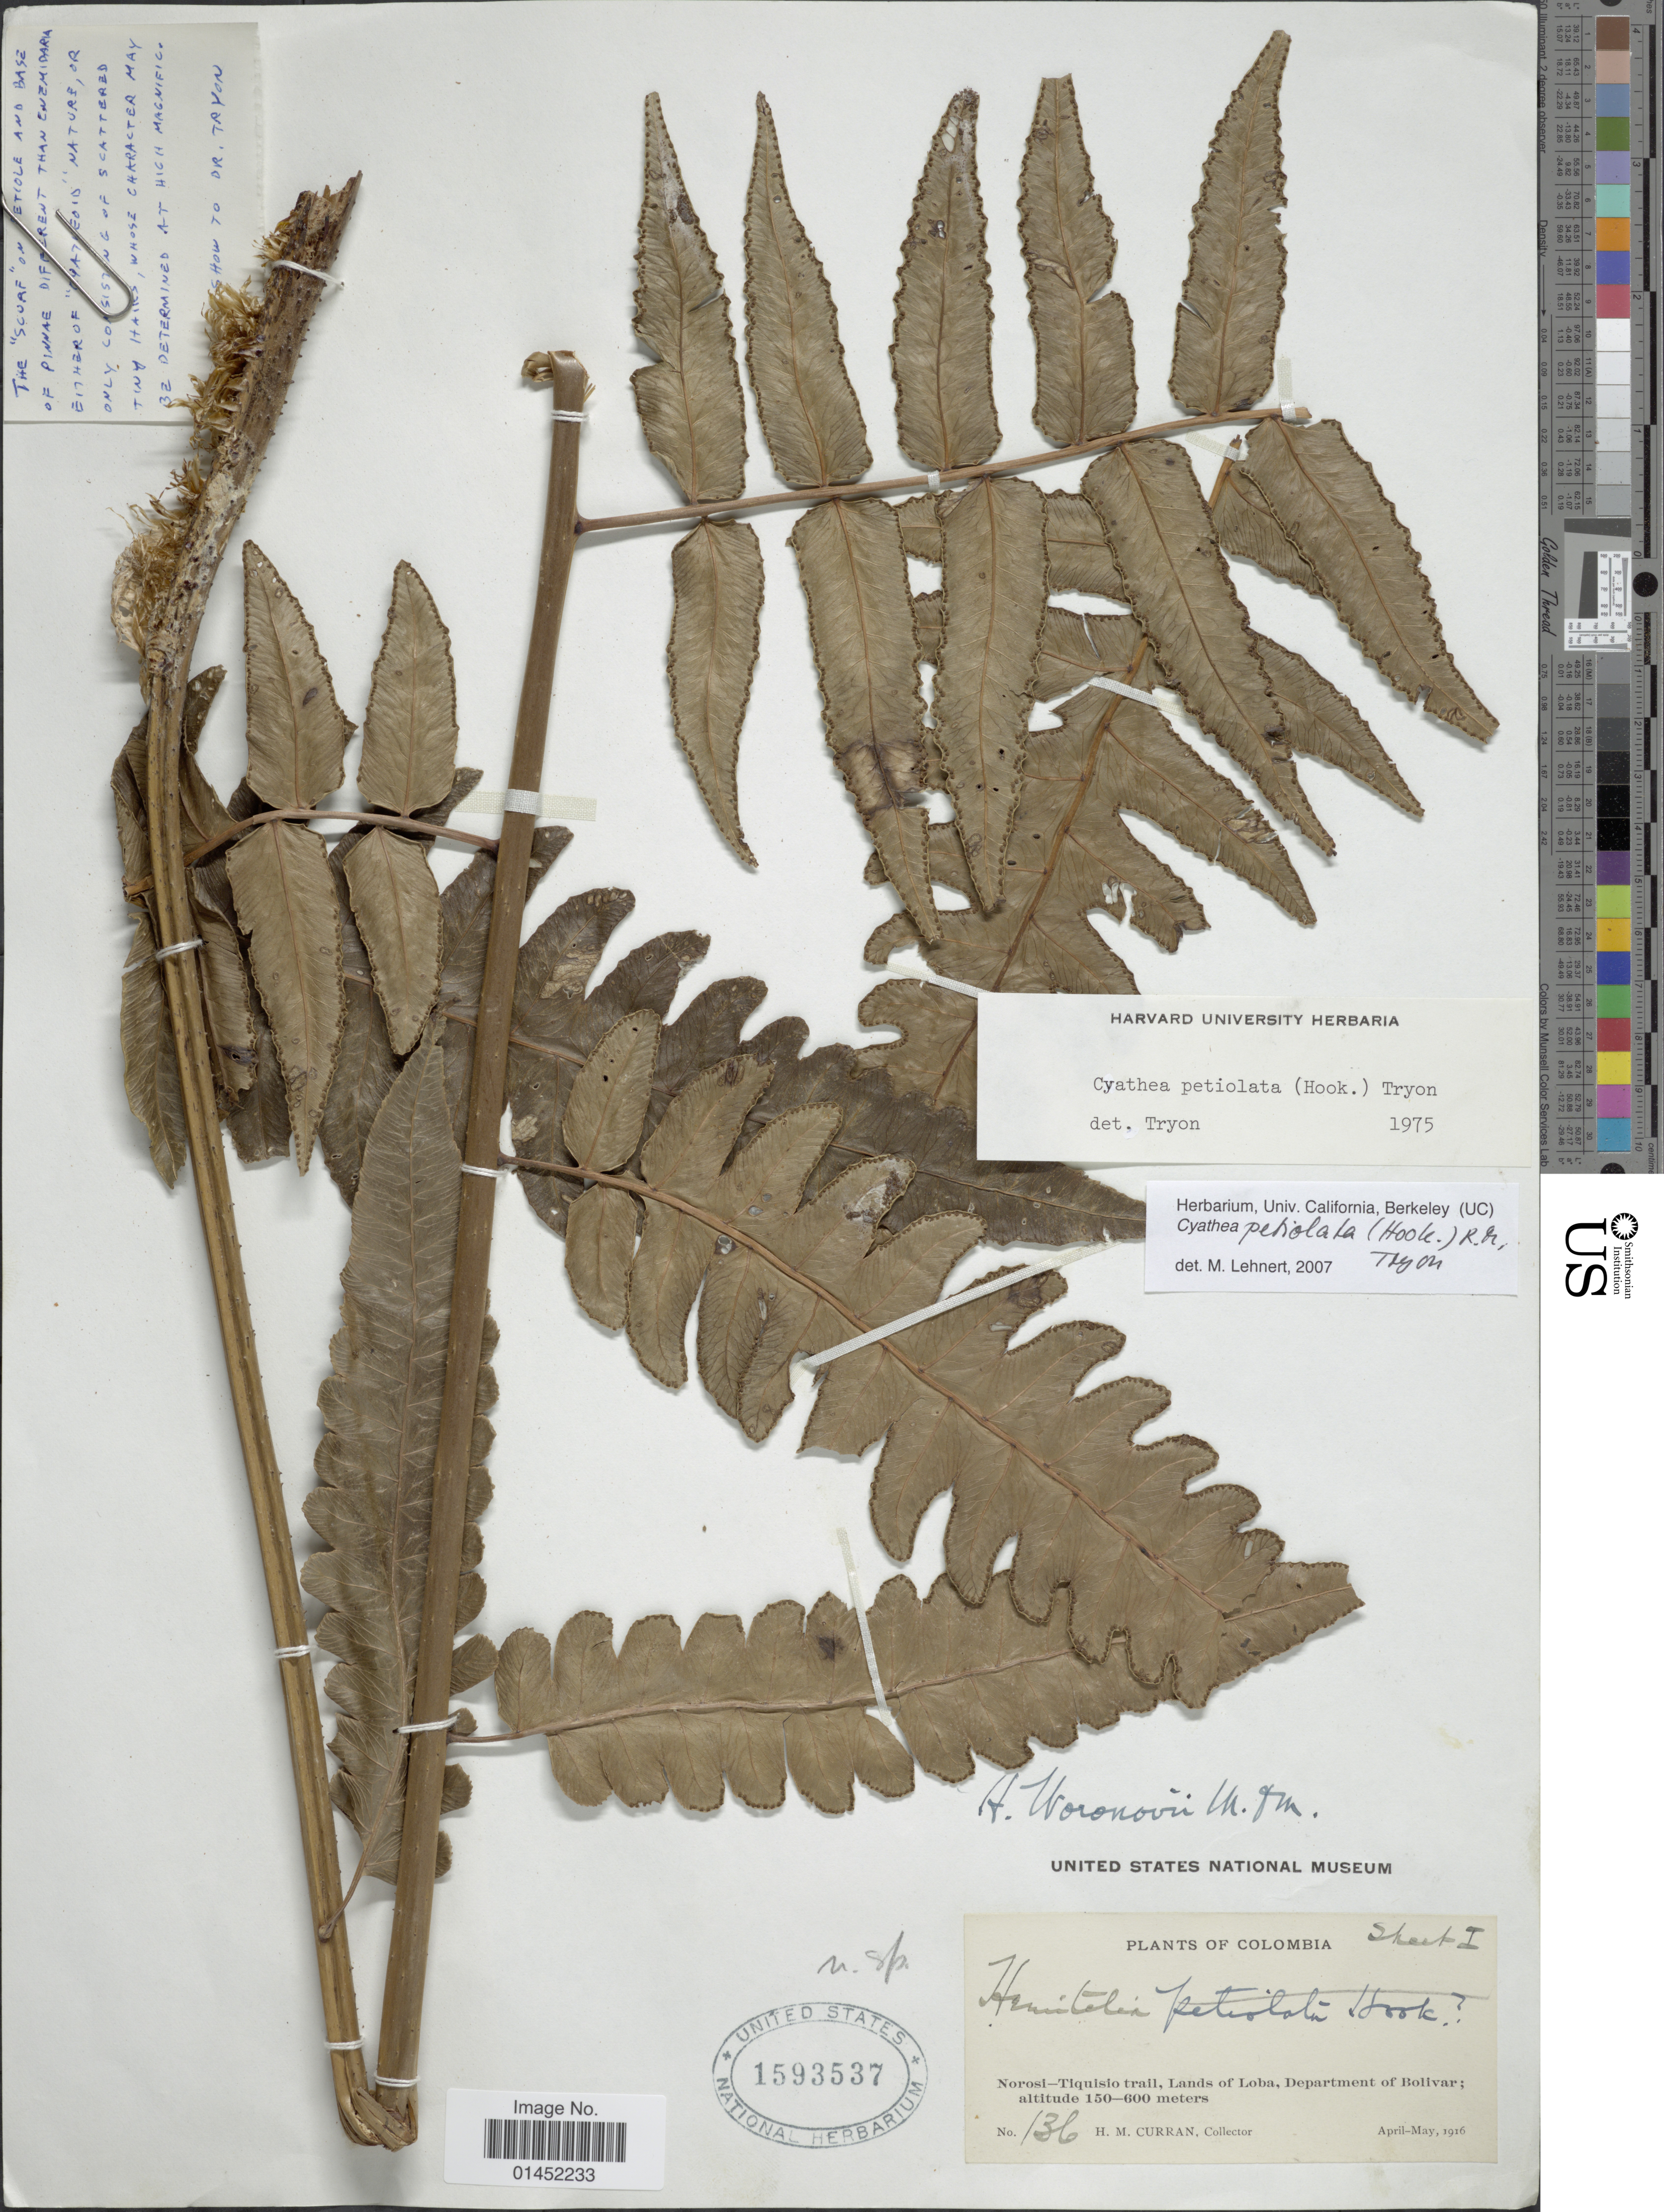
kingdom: Plantae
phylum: Tracheophyta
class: Polypodiopsida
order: Cyatheales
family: Cyatheaceae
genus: Cyathea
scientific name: Cyathea petiolata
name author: (Hook.) R.M. Tryon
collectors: H. M. Curran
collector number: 136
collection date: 1916-04/1916-05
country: Colombia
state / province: Bolívar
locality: Norosi-Tiquisio trail, Lands of Loba, Department of Bolivar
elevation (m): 150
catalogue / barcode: US 1593537